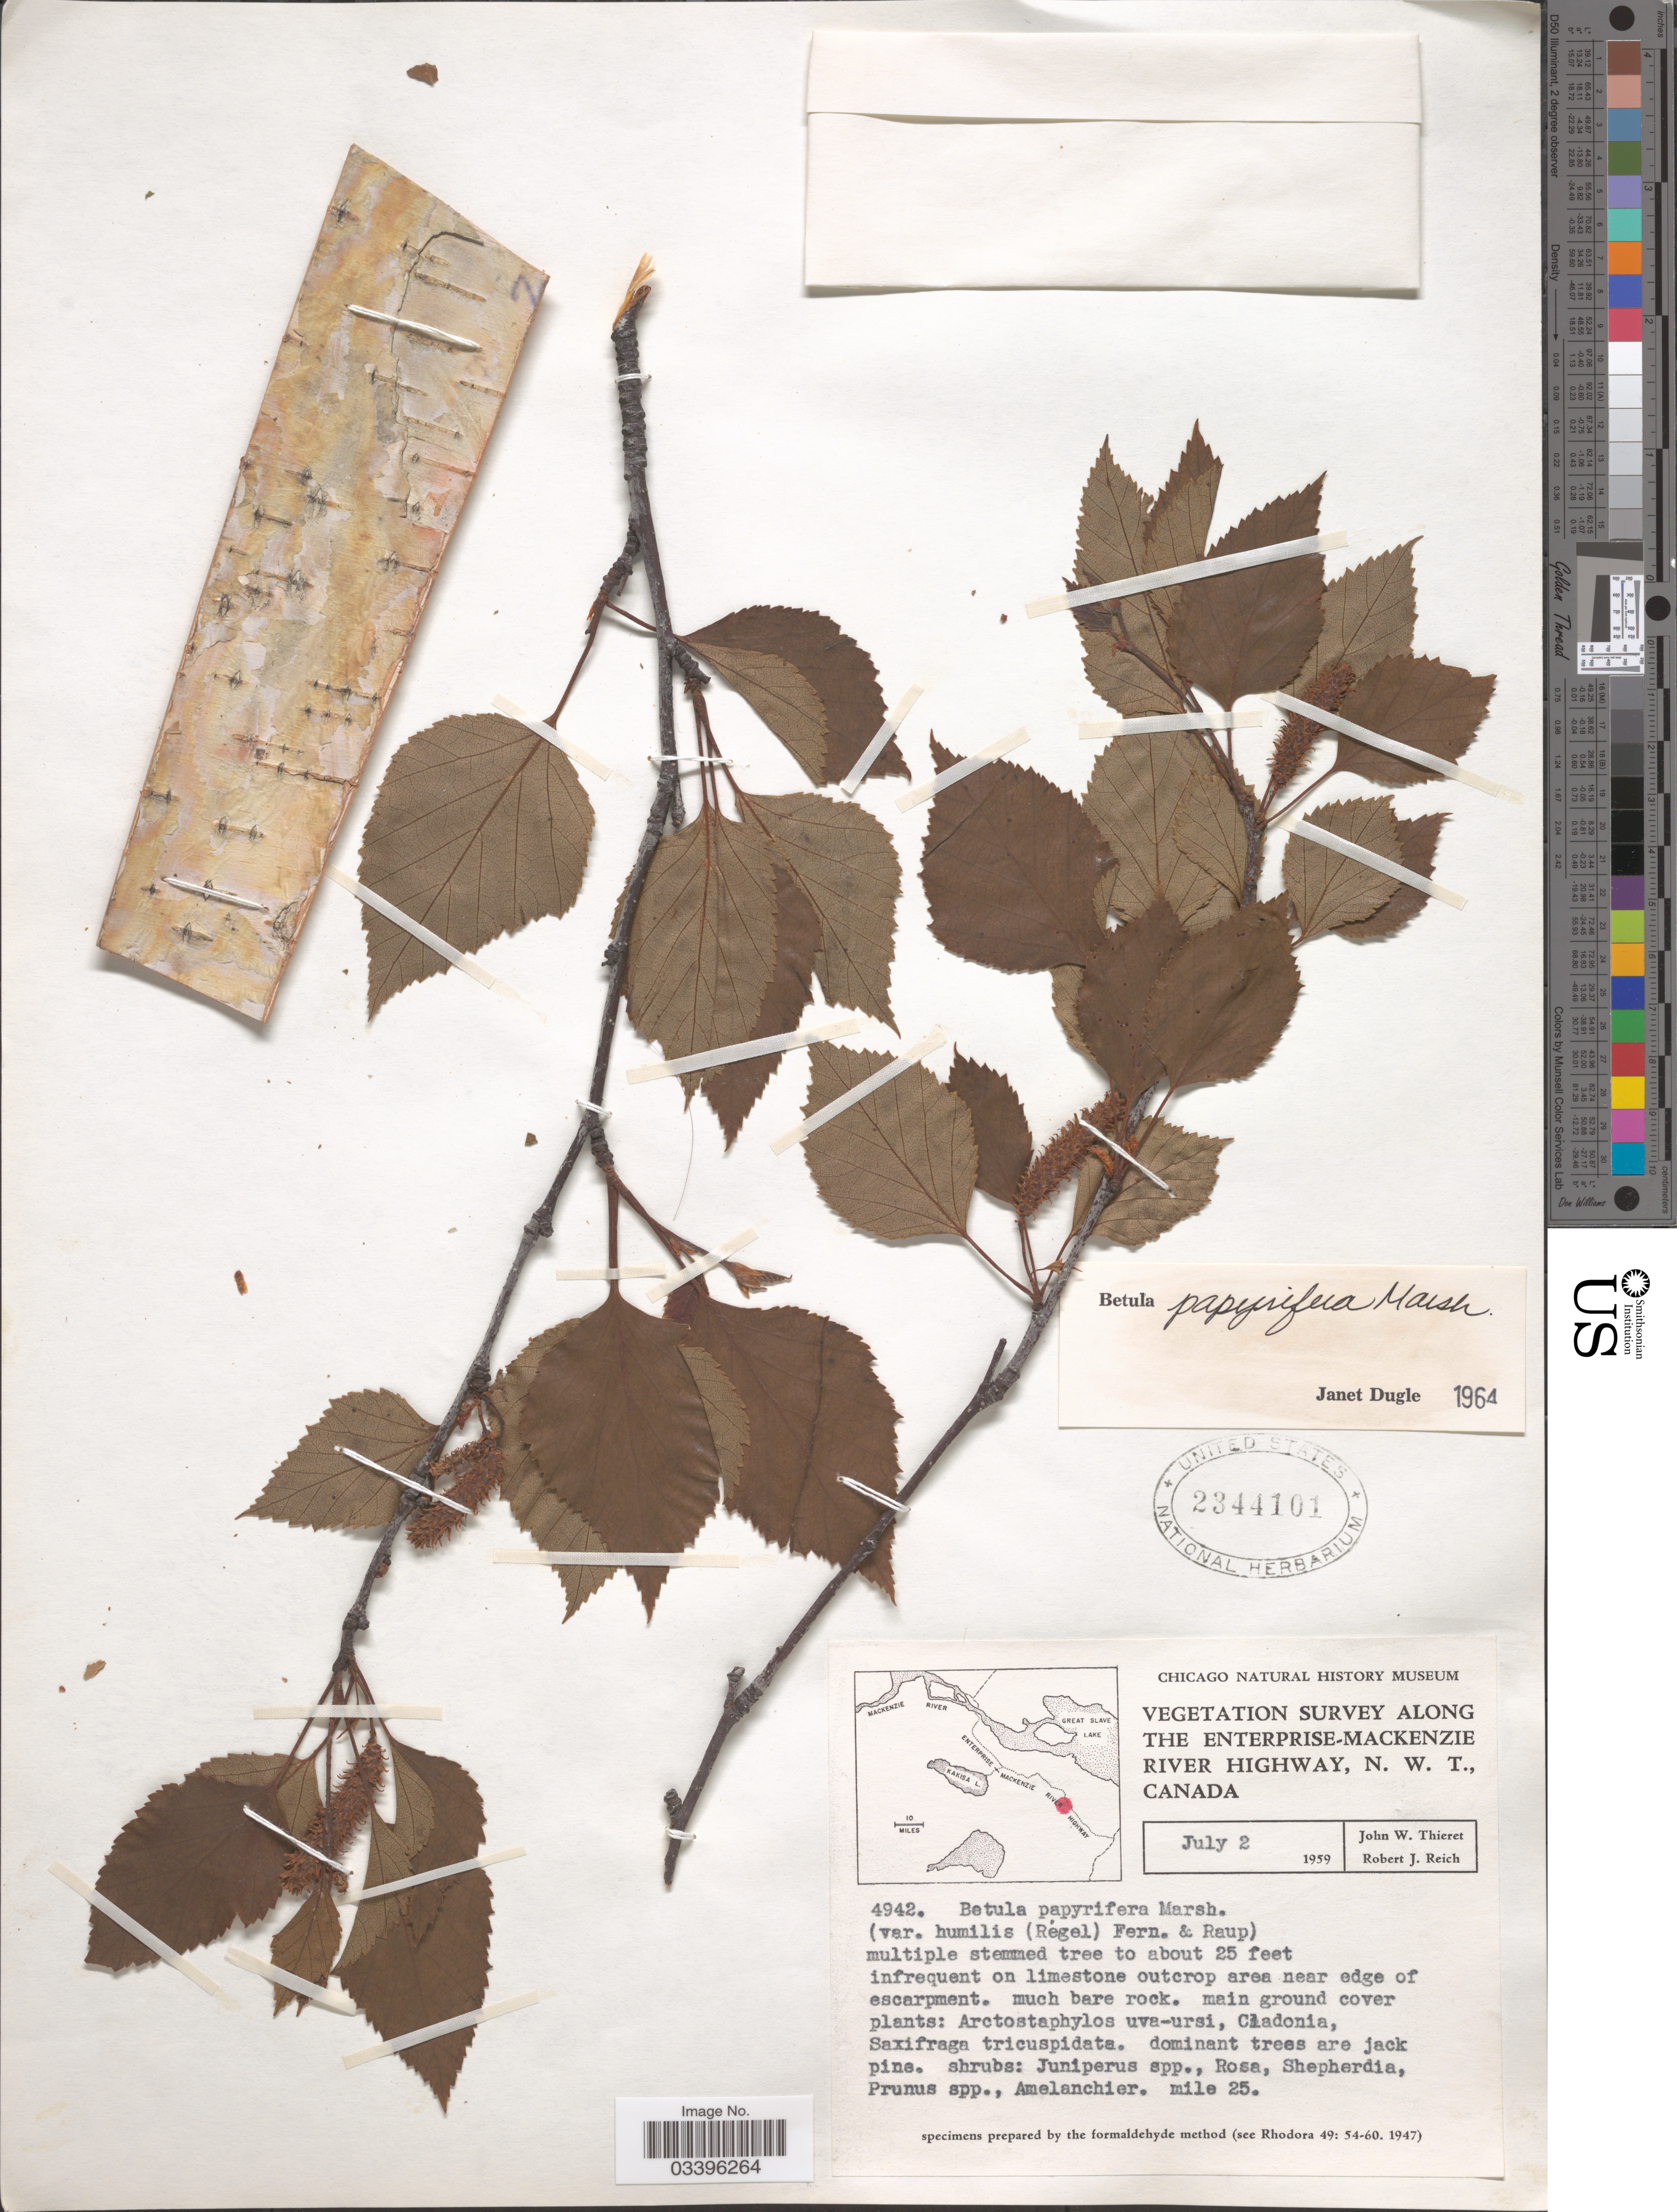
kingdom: Plantae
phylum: Tracheophyta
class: Magnoliopsida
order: Fagales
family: Betulaceae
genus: Betula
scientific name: Betula papyrifera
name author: Marshall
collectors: J. W. Thieret & R. Reich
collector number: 4942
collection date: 1959-07-02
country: Canada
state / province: Northwest Territories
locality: Along the Enterprise-Mackenzie River Highway, N. W. T. Mile 25.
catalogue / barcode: US 2344101